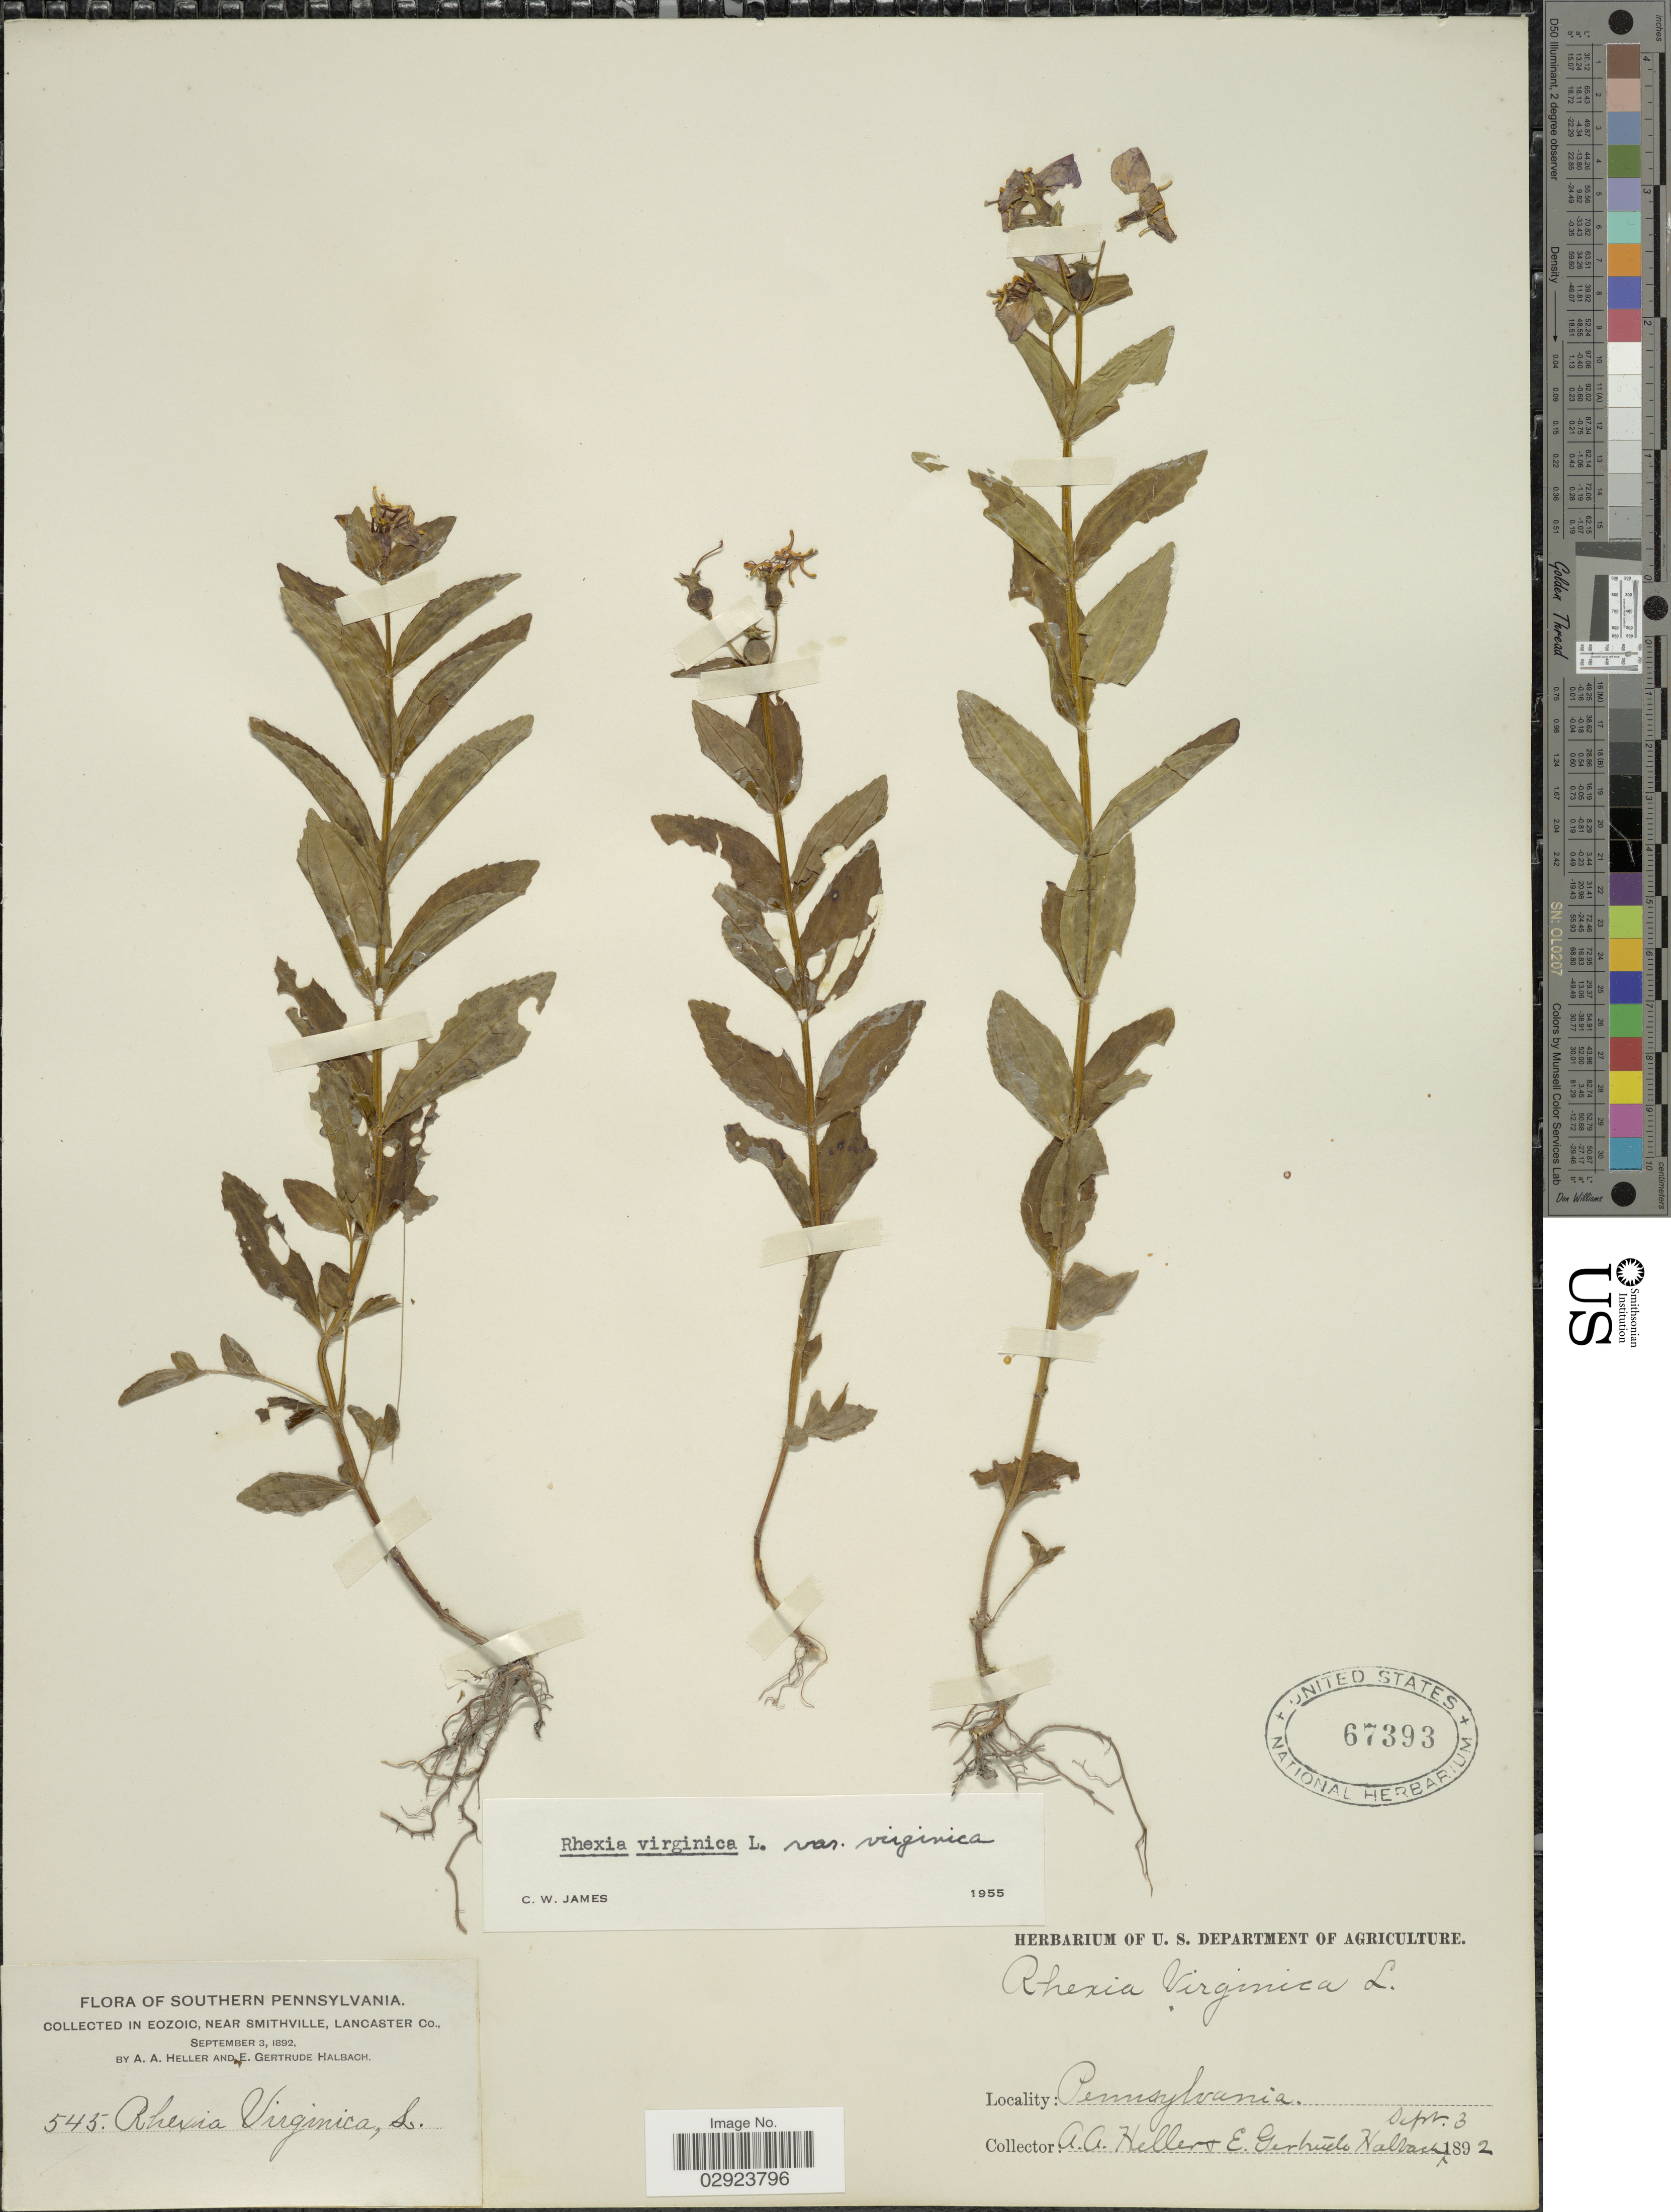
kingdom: Plantae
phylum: Tracheophyta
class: Magnoliopsida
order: Myrtales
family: Melastomataceae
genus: Rhexia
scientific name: Rhexia virginica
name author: L.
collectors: A. A. Heller & E. G. Halbach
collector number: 545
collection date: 1892-09-03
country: United States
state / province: Pennsylvania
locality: Southern Pennsylvania. In Eozoic, near Smithville, Lancaster Co.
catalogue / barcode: US 67393